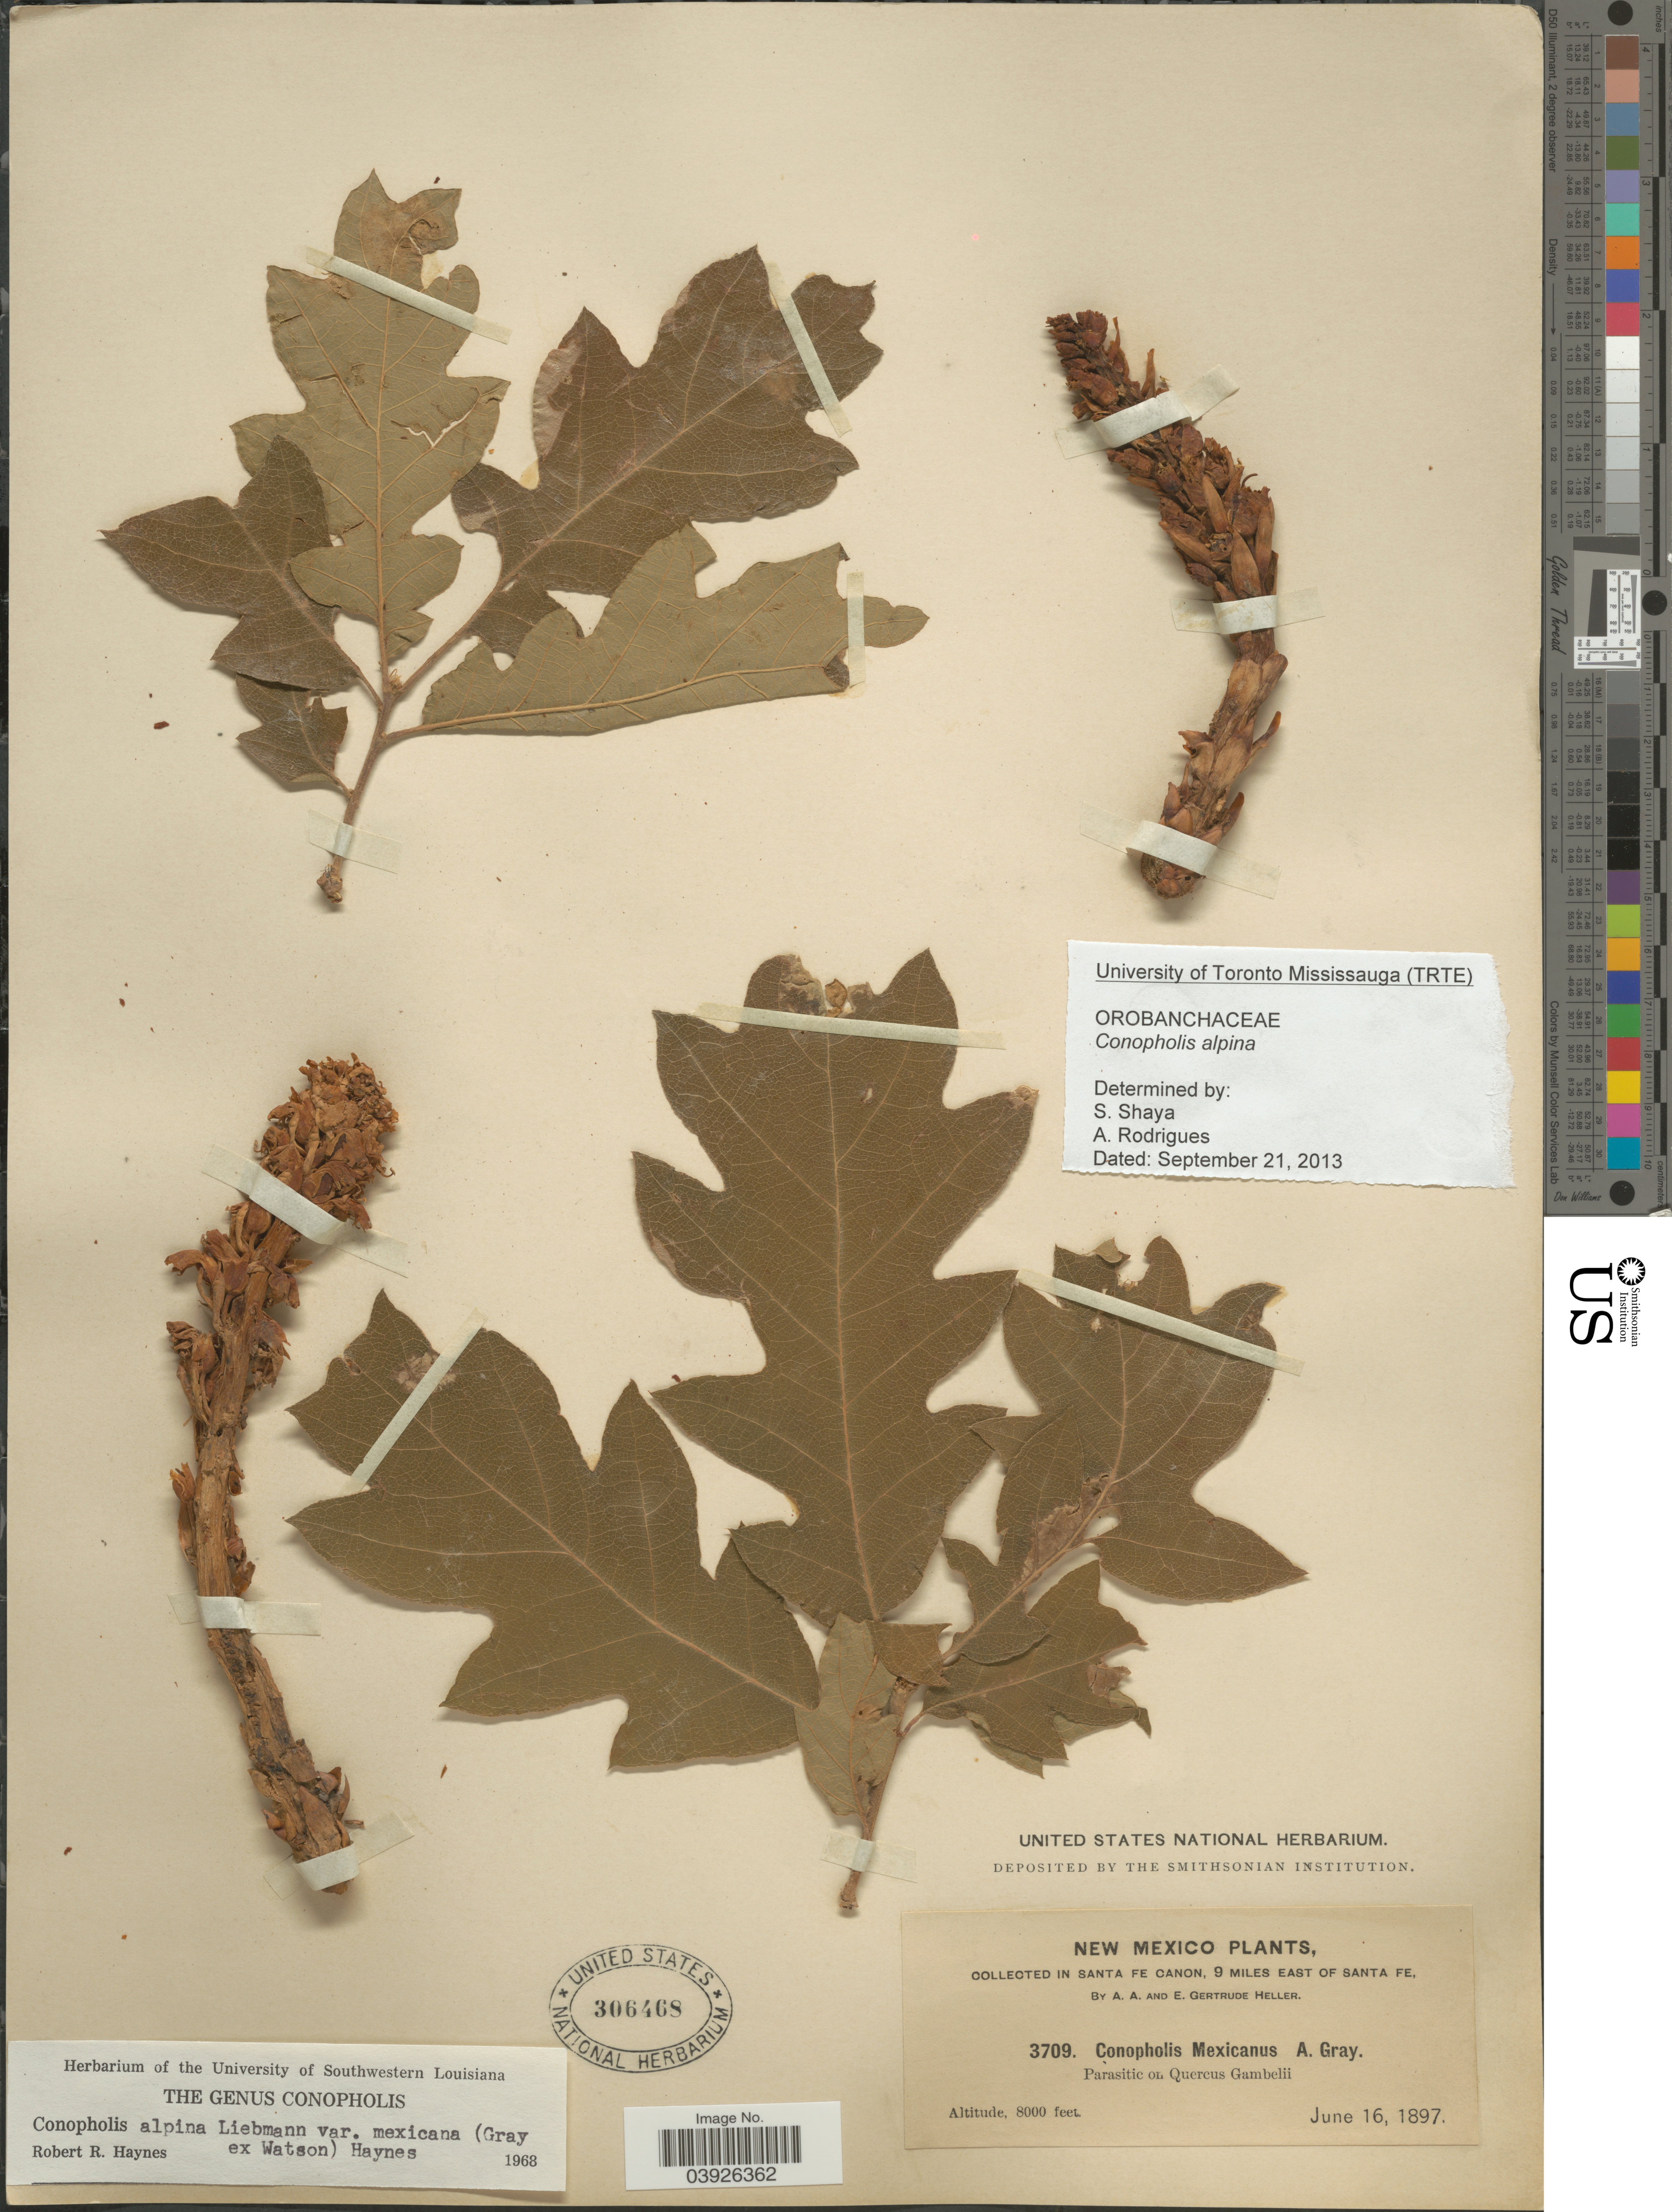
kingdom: Plantae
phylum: Tracheophyta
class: Magnoliopsida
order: Lamiales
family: Orobanchaceae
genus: Conopholis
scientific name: Conopholis alpina var. mexicana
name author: (A. Gray ex S. Watson) R.R. Haynes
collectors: A. A. Heller & E. G. Heller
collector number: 3709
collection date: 1897-06-16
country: United States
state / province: New Mexico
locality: In Santa Fe Canon, 9 miles East of Santa Fe.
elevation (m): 2438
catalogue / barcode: US 306468